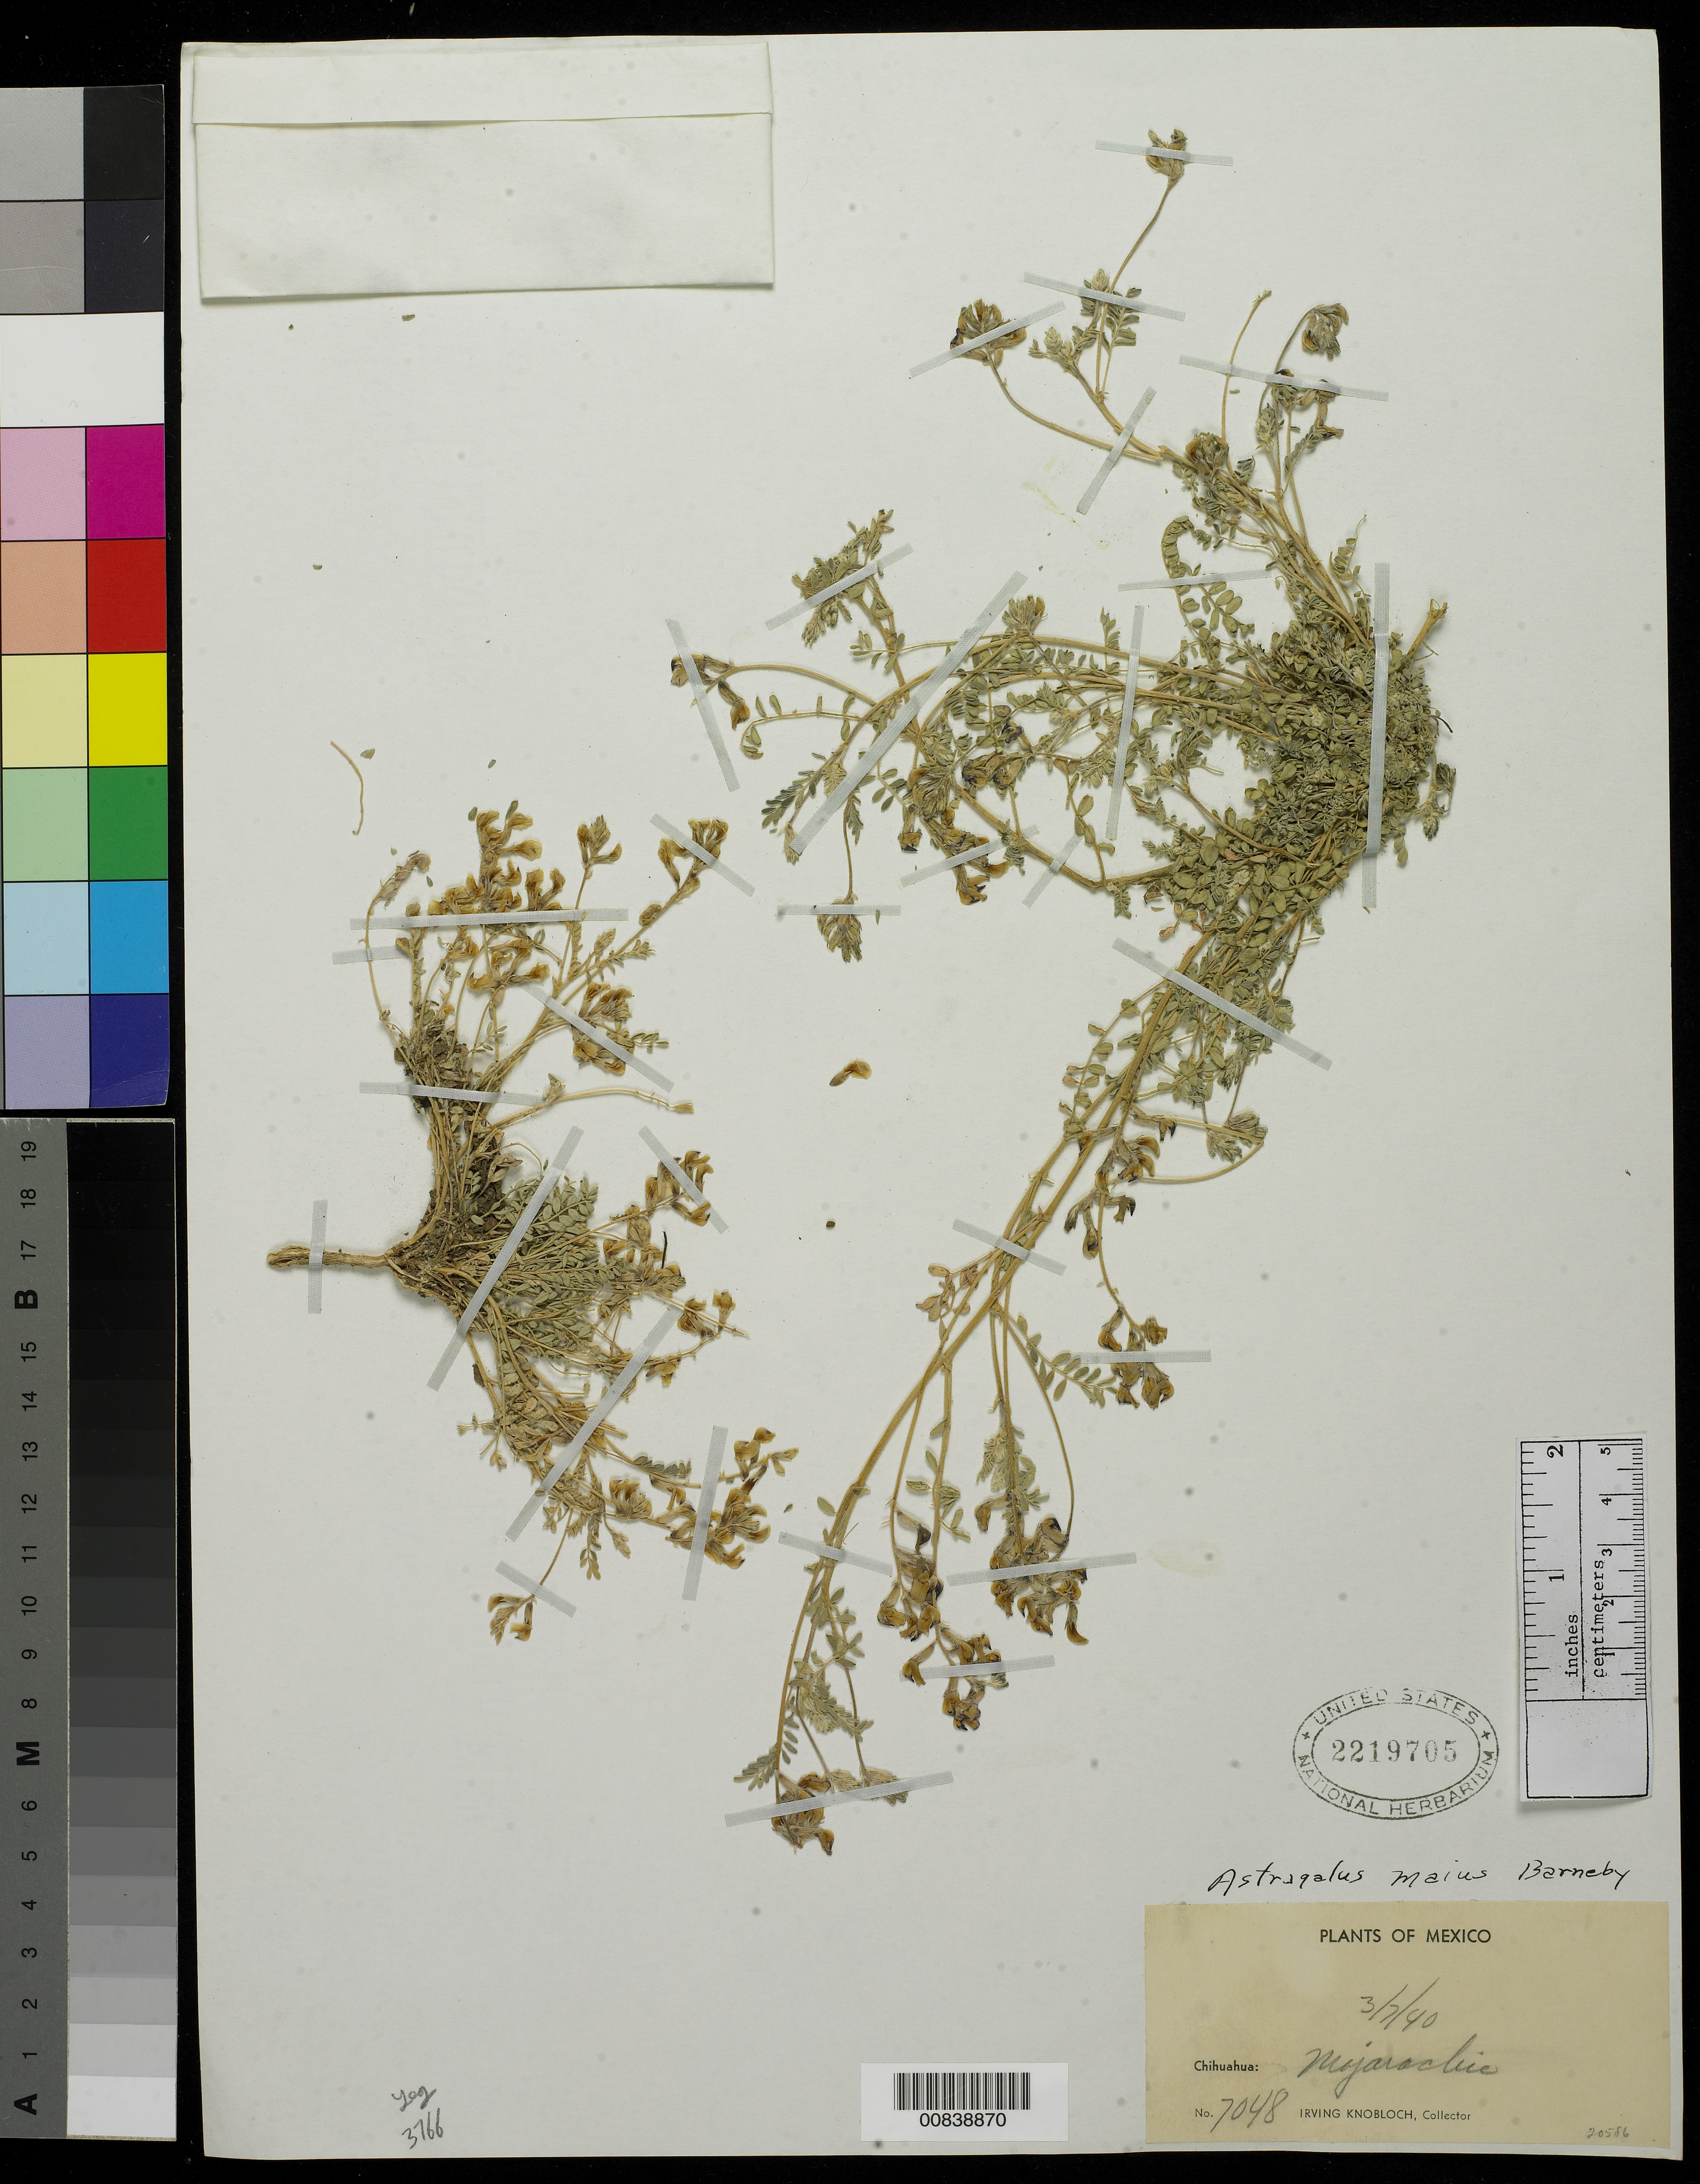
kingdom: Plantae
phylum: Tracheophyta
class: Magnoliopsida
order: Fabales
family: Fabaceae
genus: Astragalus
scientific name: Astragalus maius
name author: Barneby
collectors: I. W. Knobloch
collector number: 7048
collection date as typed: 07 Mar 1940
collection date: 1940-03-07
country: Mexico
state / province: Chihuahua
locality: Mojarachic, Chihuahua.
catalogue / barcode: US 2219705